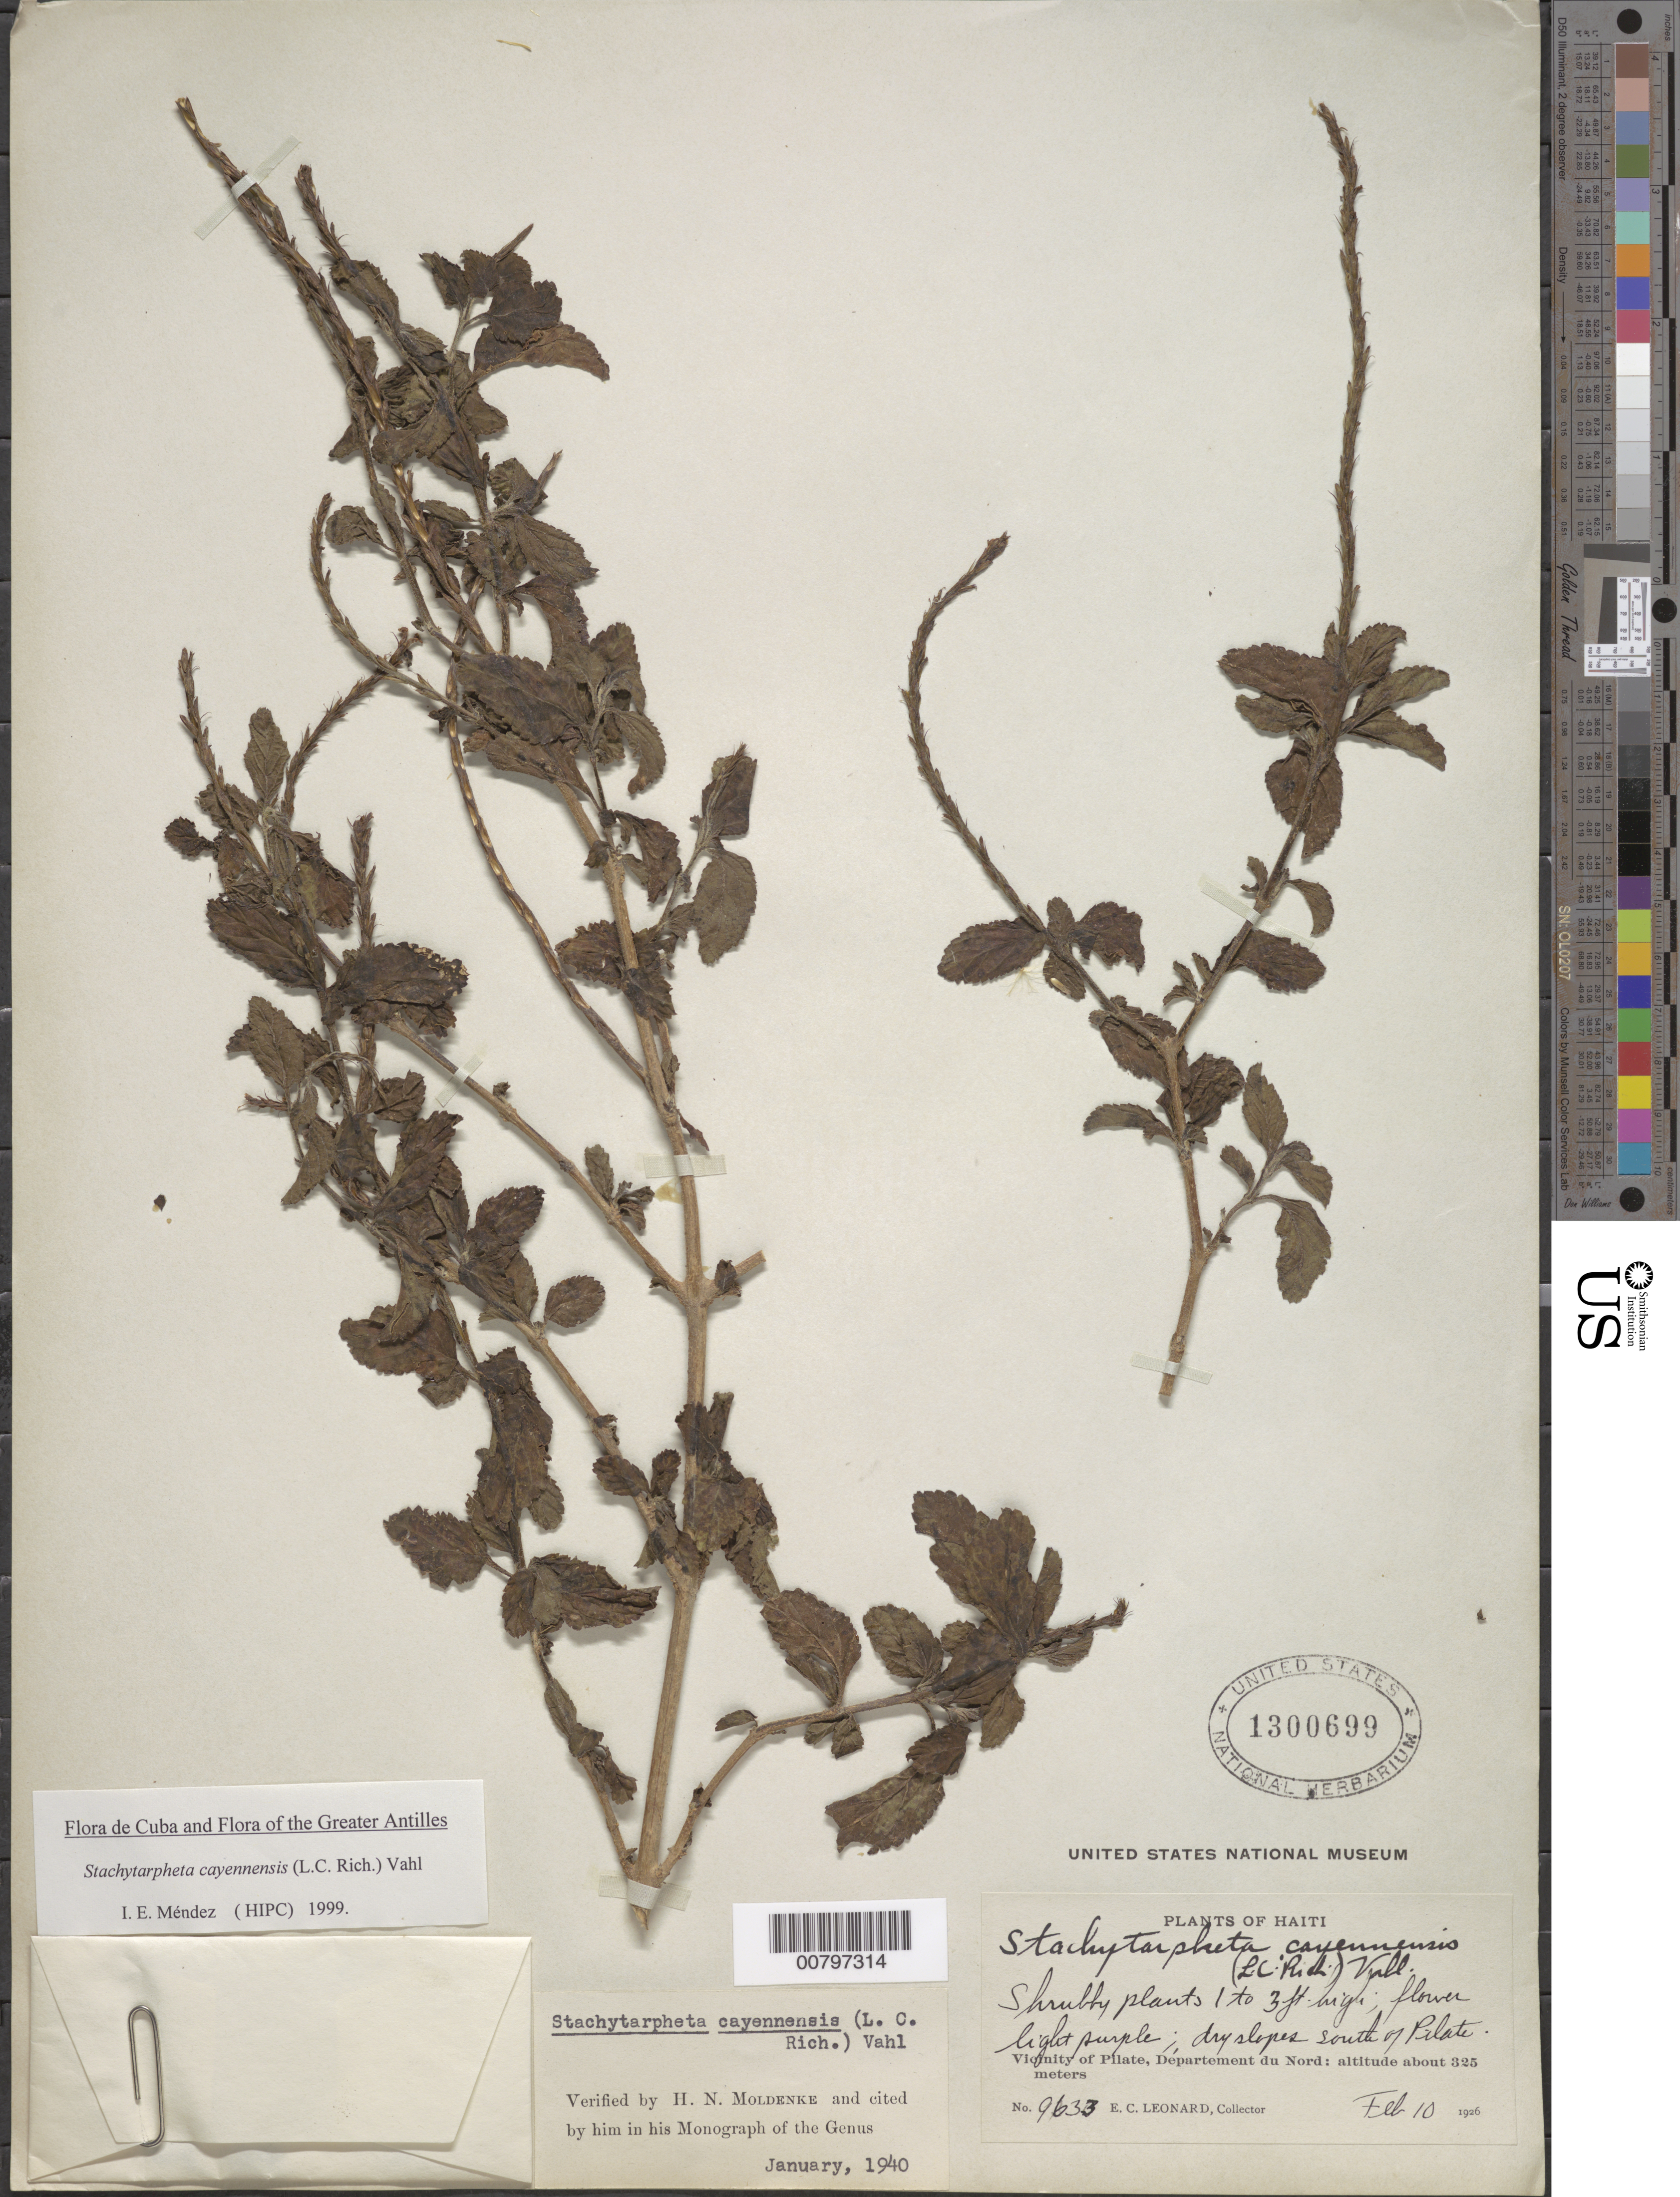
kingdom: Plantae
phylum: Tracheophyta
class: Magnoliopsida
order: Lamiales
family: Verbenaceae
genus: Stachytarpheta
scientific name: Stachytarpheta cayennensis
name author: (Rich.) Vahl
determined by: Méndez, Isidro E., (HIPC)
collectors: E. C. Leonard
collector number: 9633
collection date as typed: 10 Feb 1926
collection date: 1926-02-10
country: Haiti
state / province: Nord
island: Hispaniola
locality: Vicinity of Pilate, dry slopes S of city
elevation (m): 325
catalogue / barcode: US 1300699